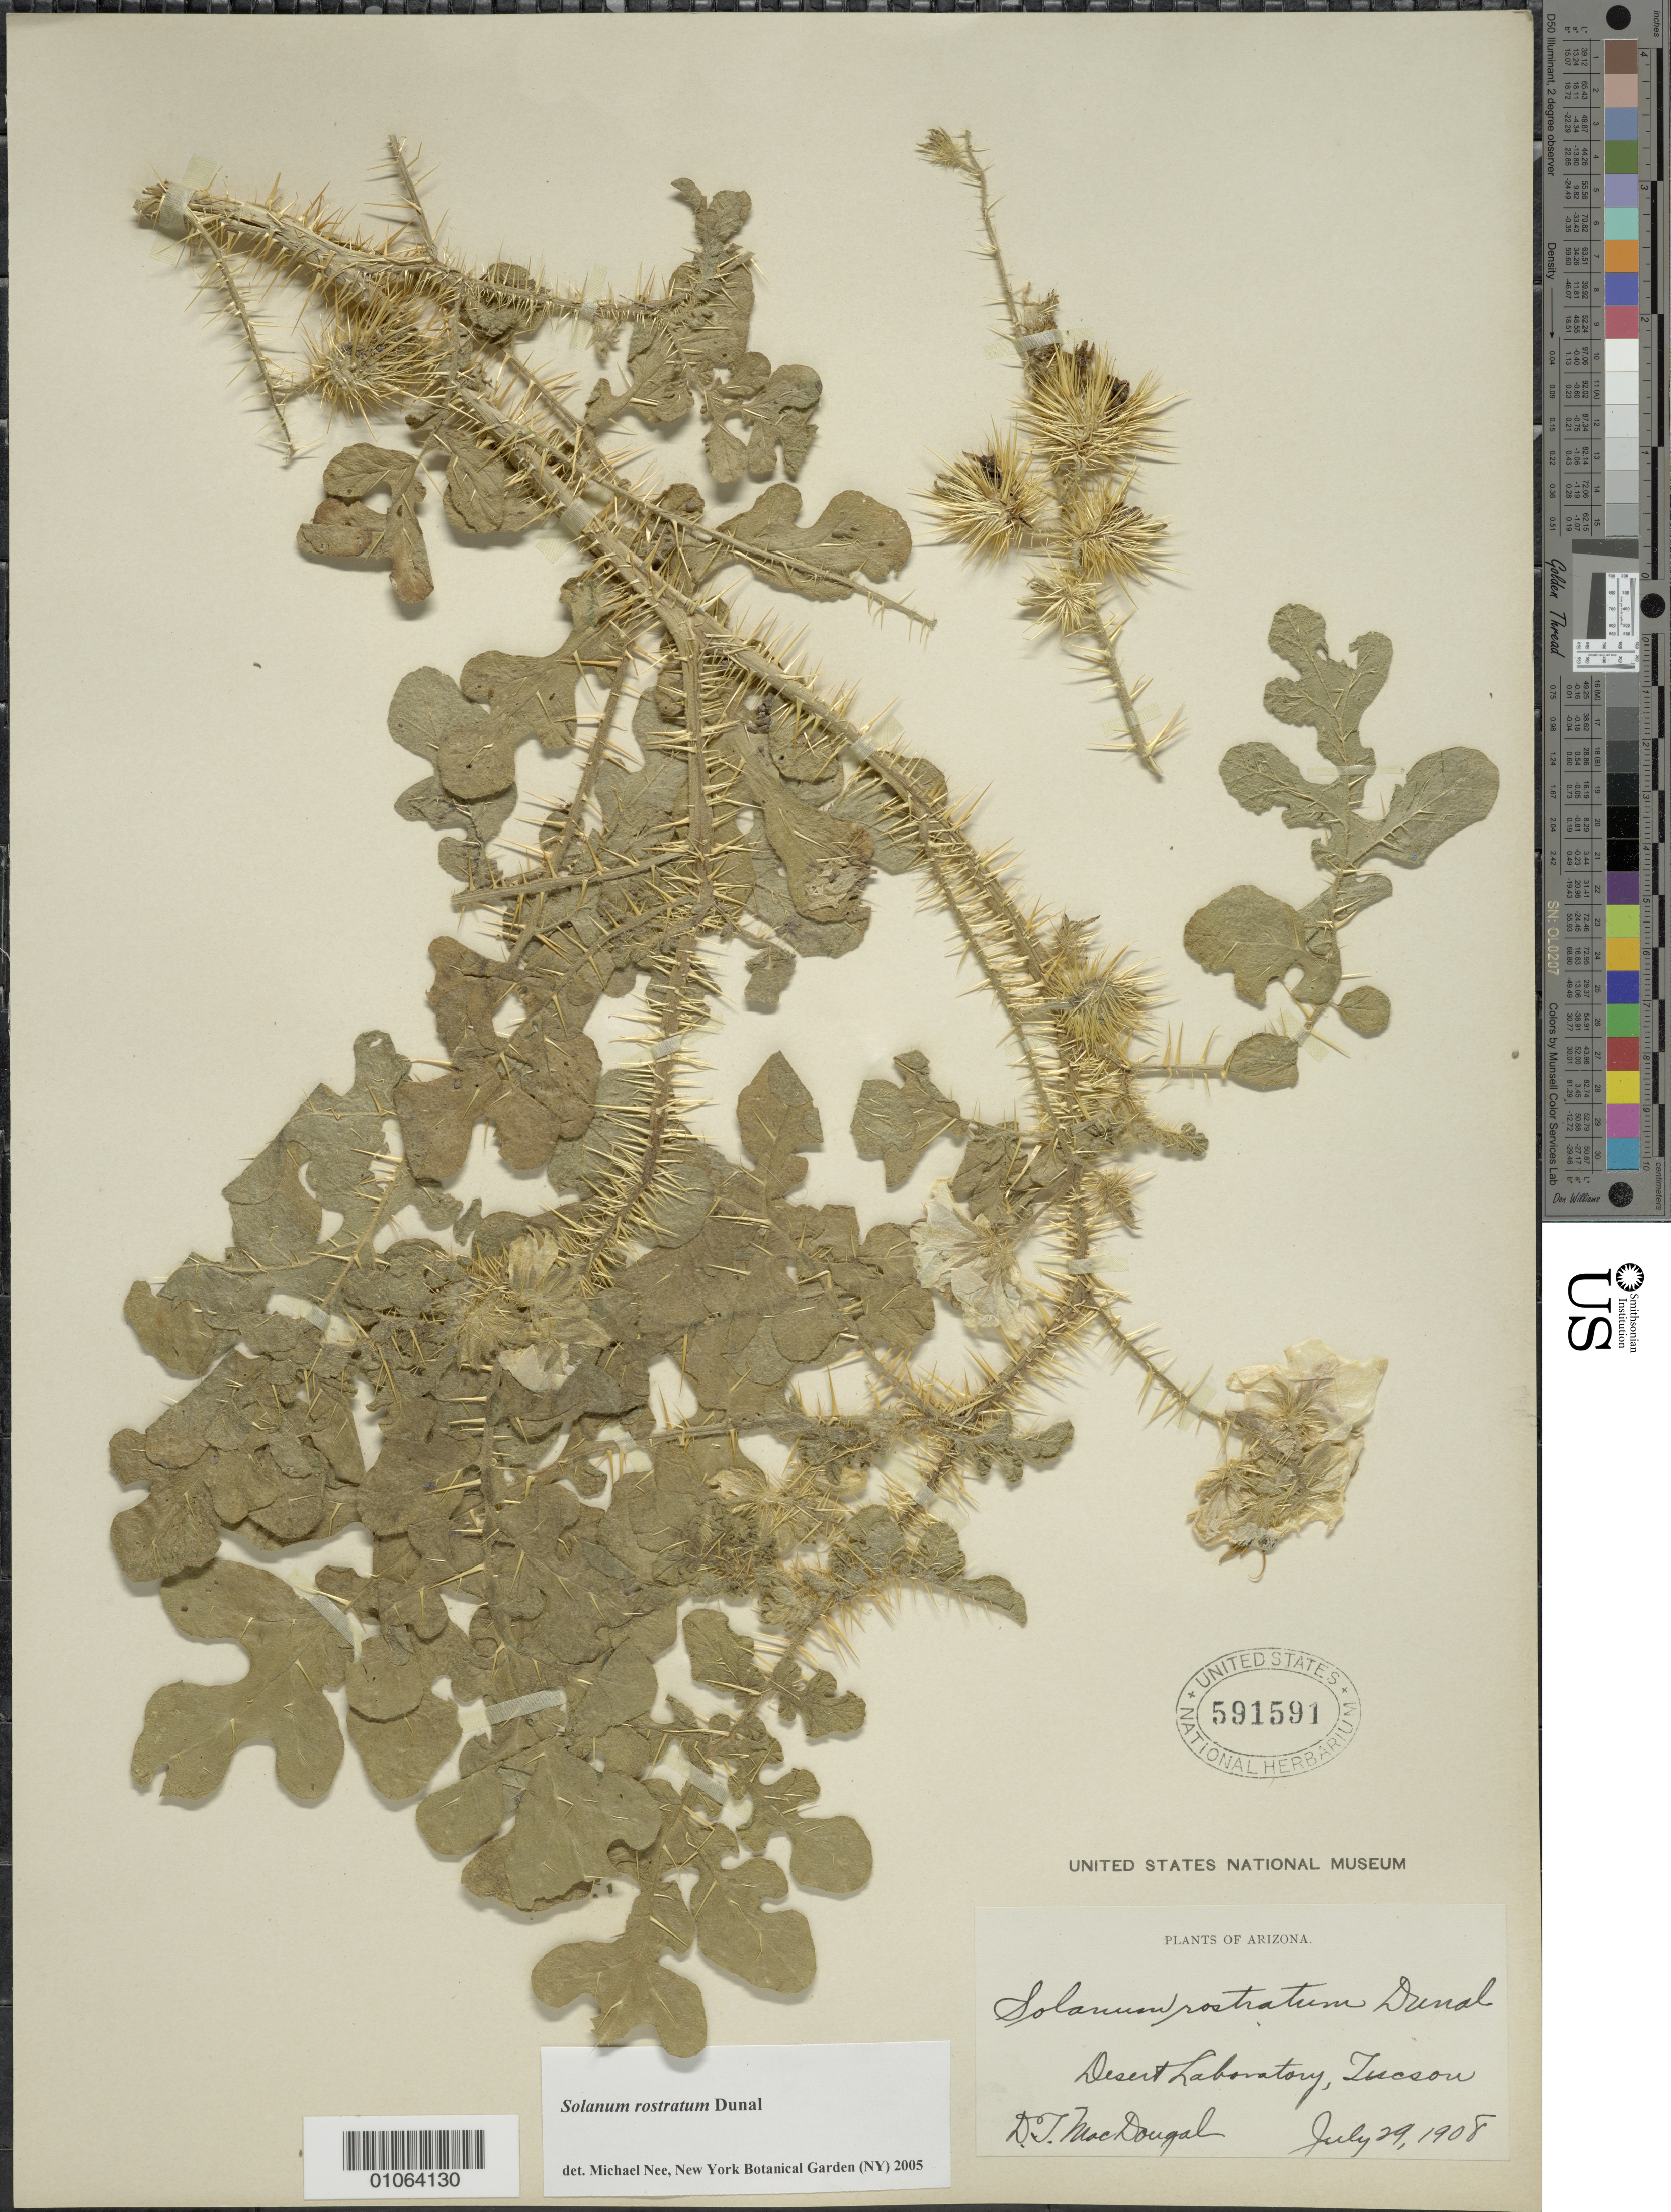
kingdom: Plantae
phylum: Tracheophyta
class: Magnoliopsida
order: Solanales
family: Solanaceae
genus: Solanum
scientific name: Solanum rostratum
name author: Dunal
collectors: D. T. MacDougal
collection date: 1908-07-29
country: United States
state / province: Arizona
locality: Desert Laboratory, Tucson.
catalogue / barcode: US 591591